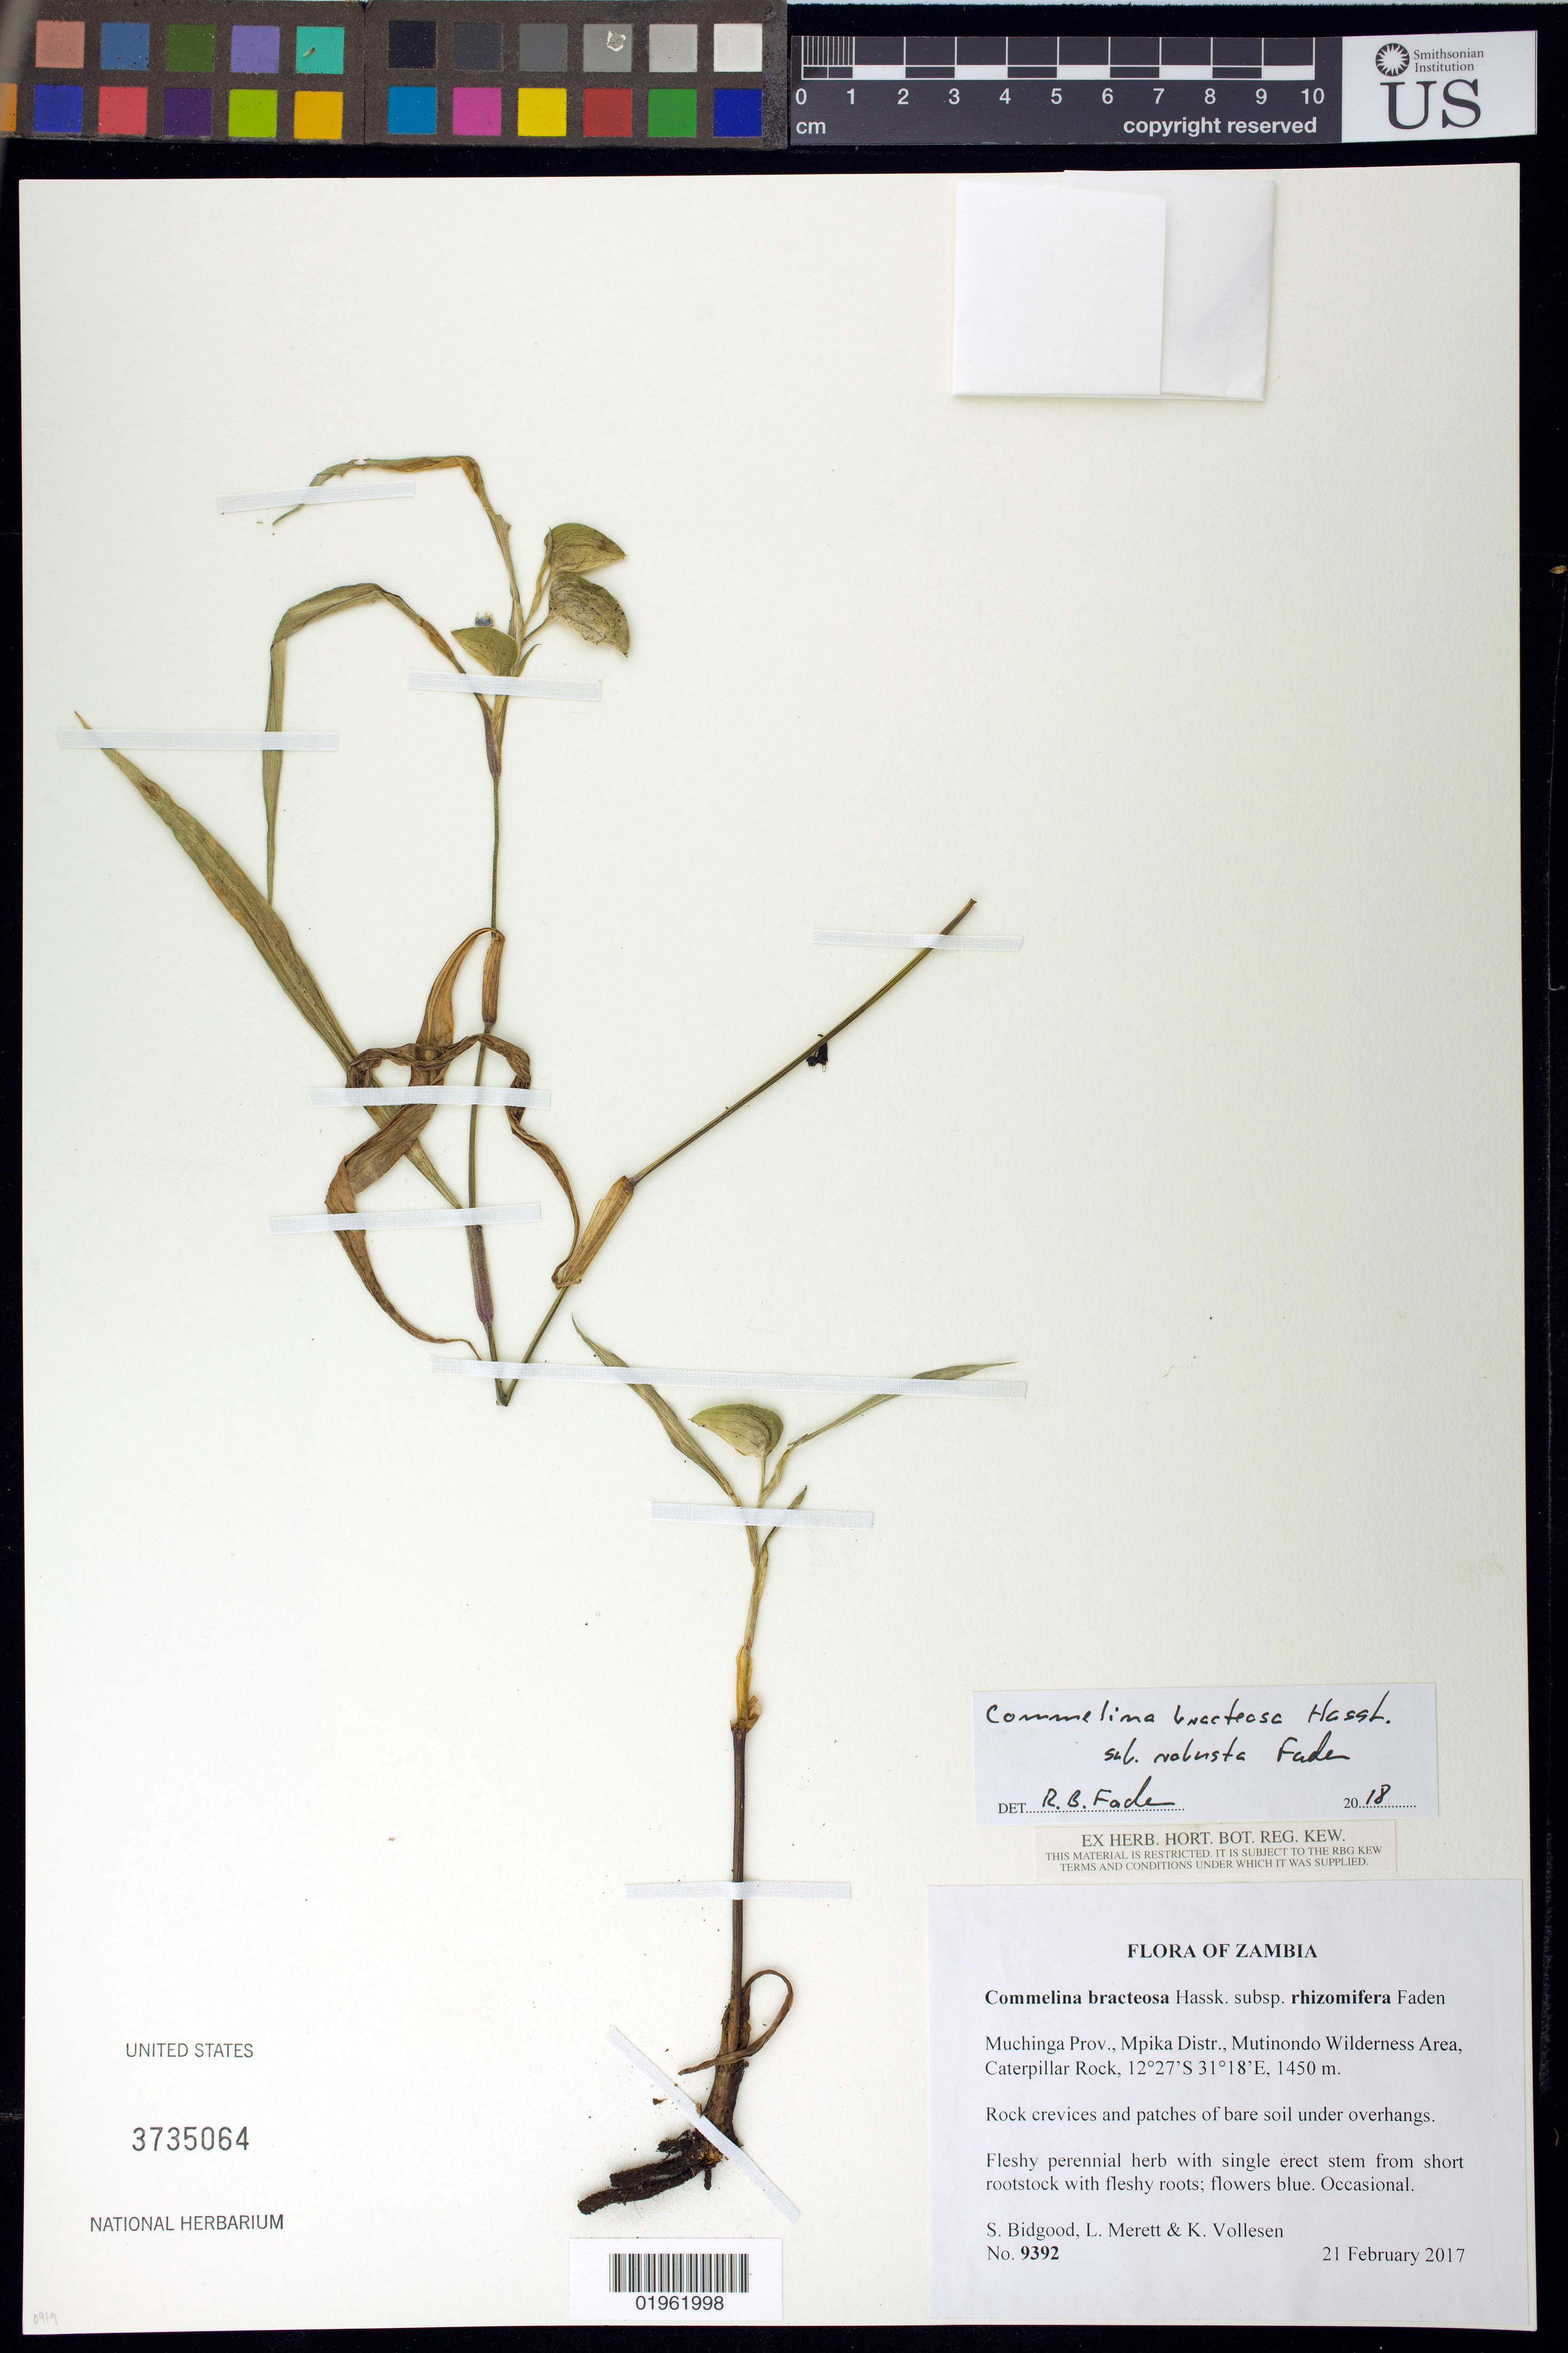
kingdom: Plantae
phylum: Tracheophyta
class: Liliopsida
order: Commelinales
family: Commelinaceae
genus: Commelina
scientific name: Commelina bracteosa subsp. robusta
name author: Faden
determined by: Faden, Robert B., (US), Smithsonian Institution - National Museum of Natural History (UNITED STATES)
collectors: S. Bidgood et al.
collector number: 9392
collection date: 2017-02-21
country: Zambia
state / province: Muchinga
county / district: Mpika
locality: Mutinondo Wilderness Area, Caterpillar Rock.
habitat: Rock crevices and patches of bare soil under overhangs.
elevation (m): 1450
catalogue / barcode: US 3735064